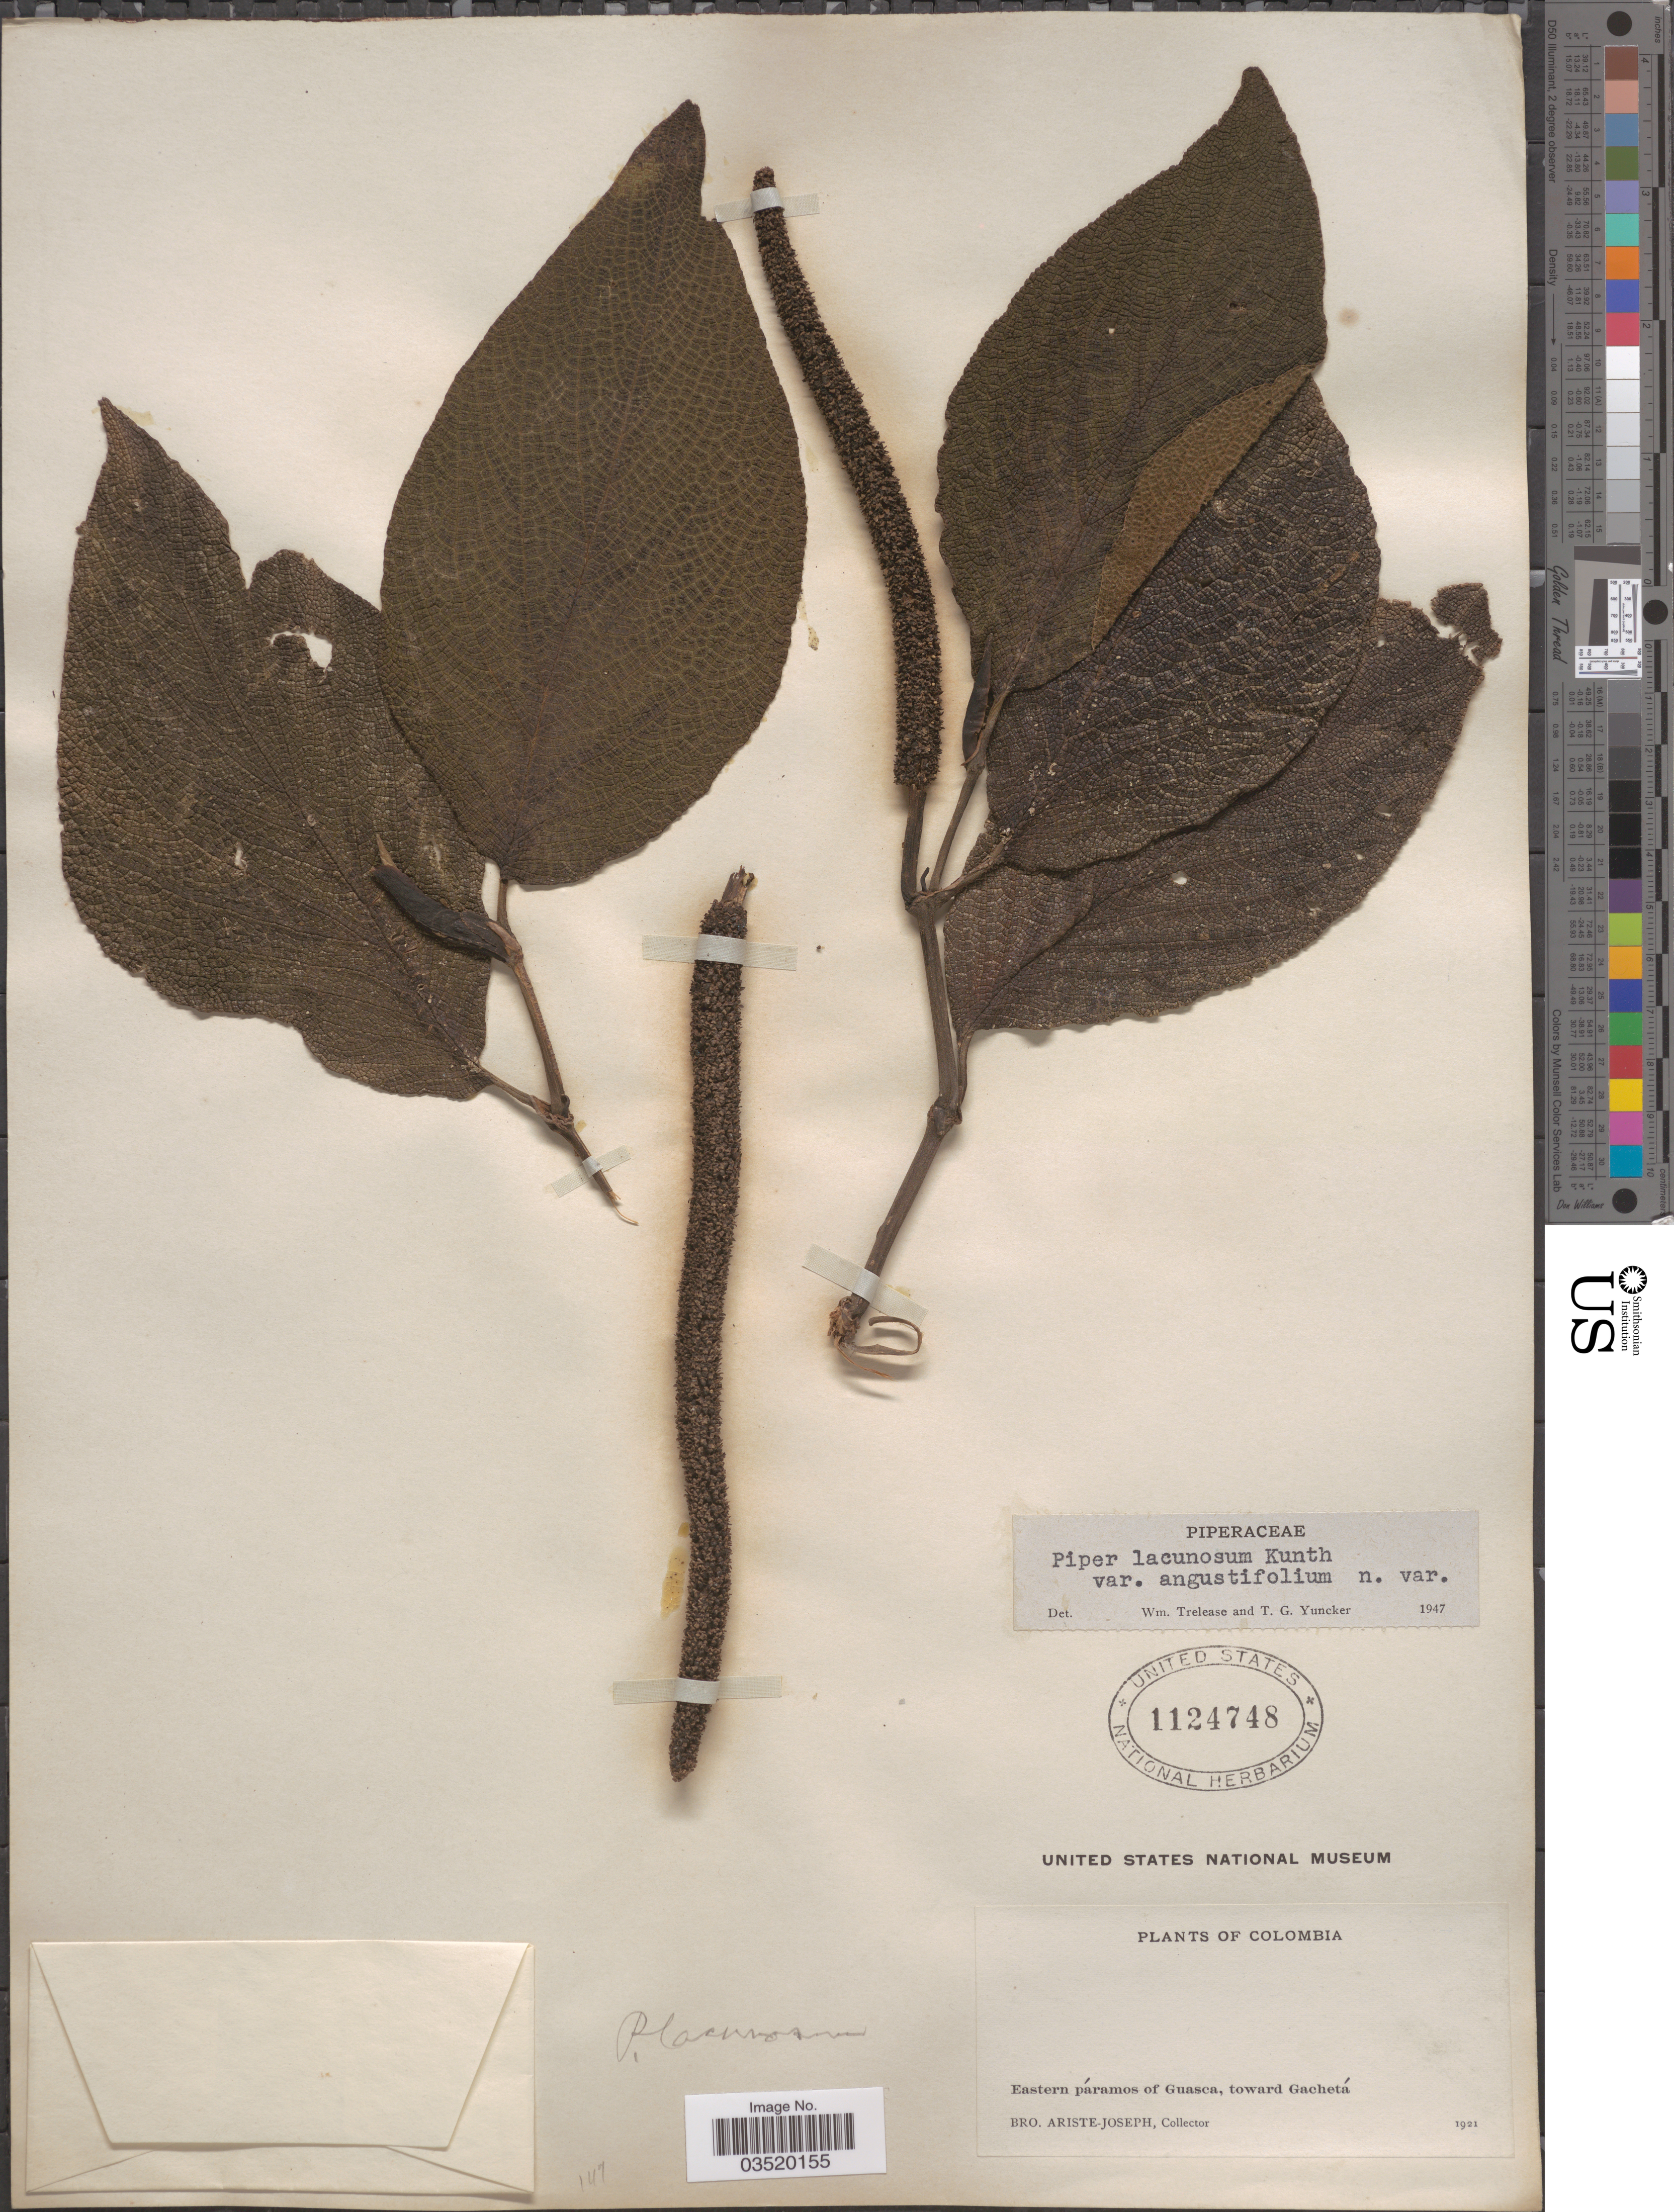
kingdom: Plantae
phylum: Tracheophyta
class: Magnoliopsida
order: Piperales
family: Piperaceae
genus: Piper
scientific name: Piper lacunosum var. angustifolium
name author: Trel. & Yunck.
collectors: Bro. Ariste-Joseph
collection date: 1921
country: Colombia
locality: Eastern páramos of Guasca, toward Gachetá.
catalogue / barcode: US 1124748